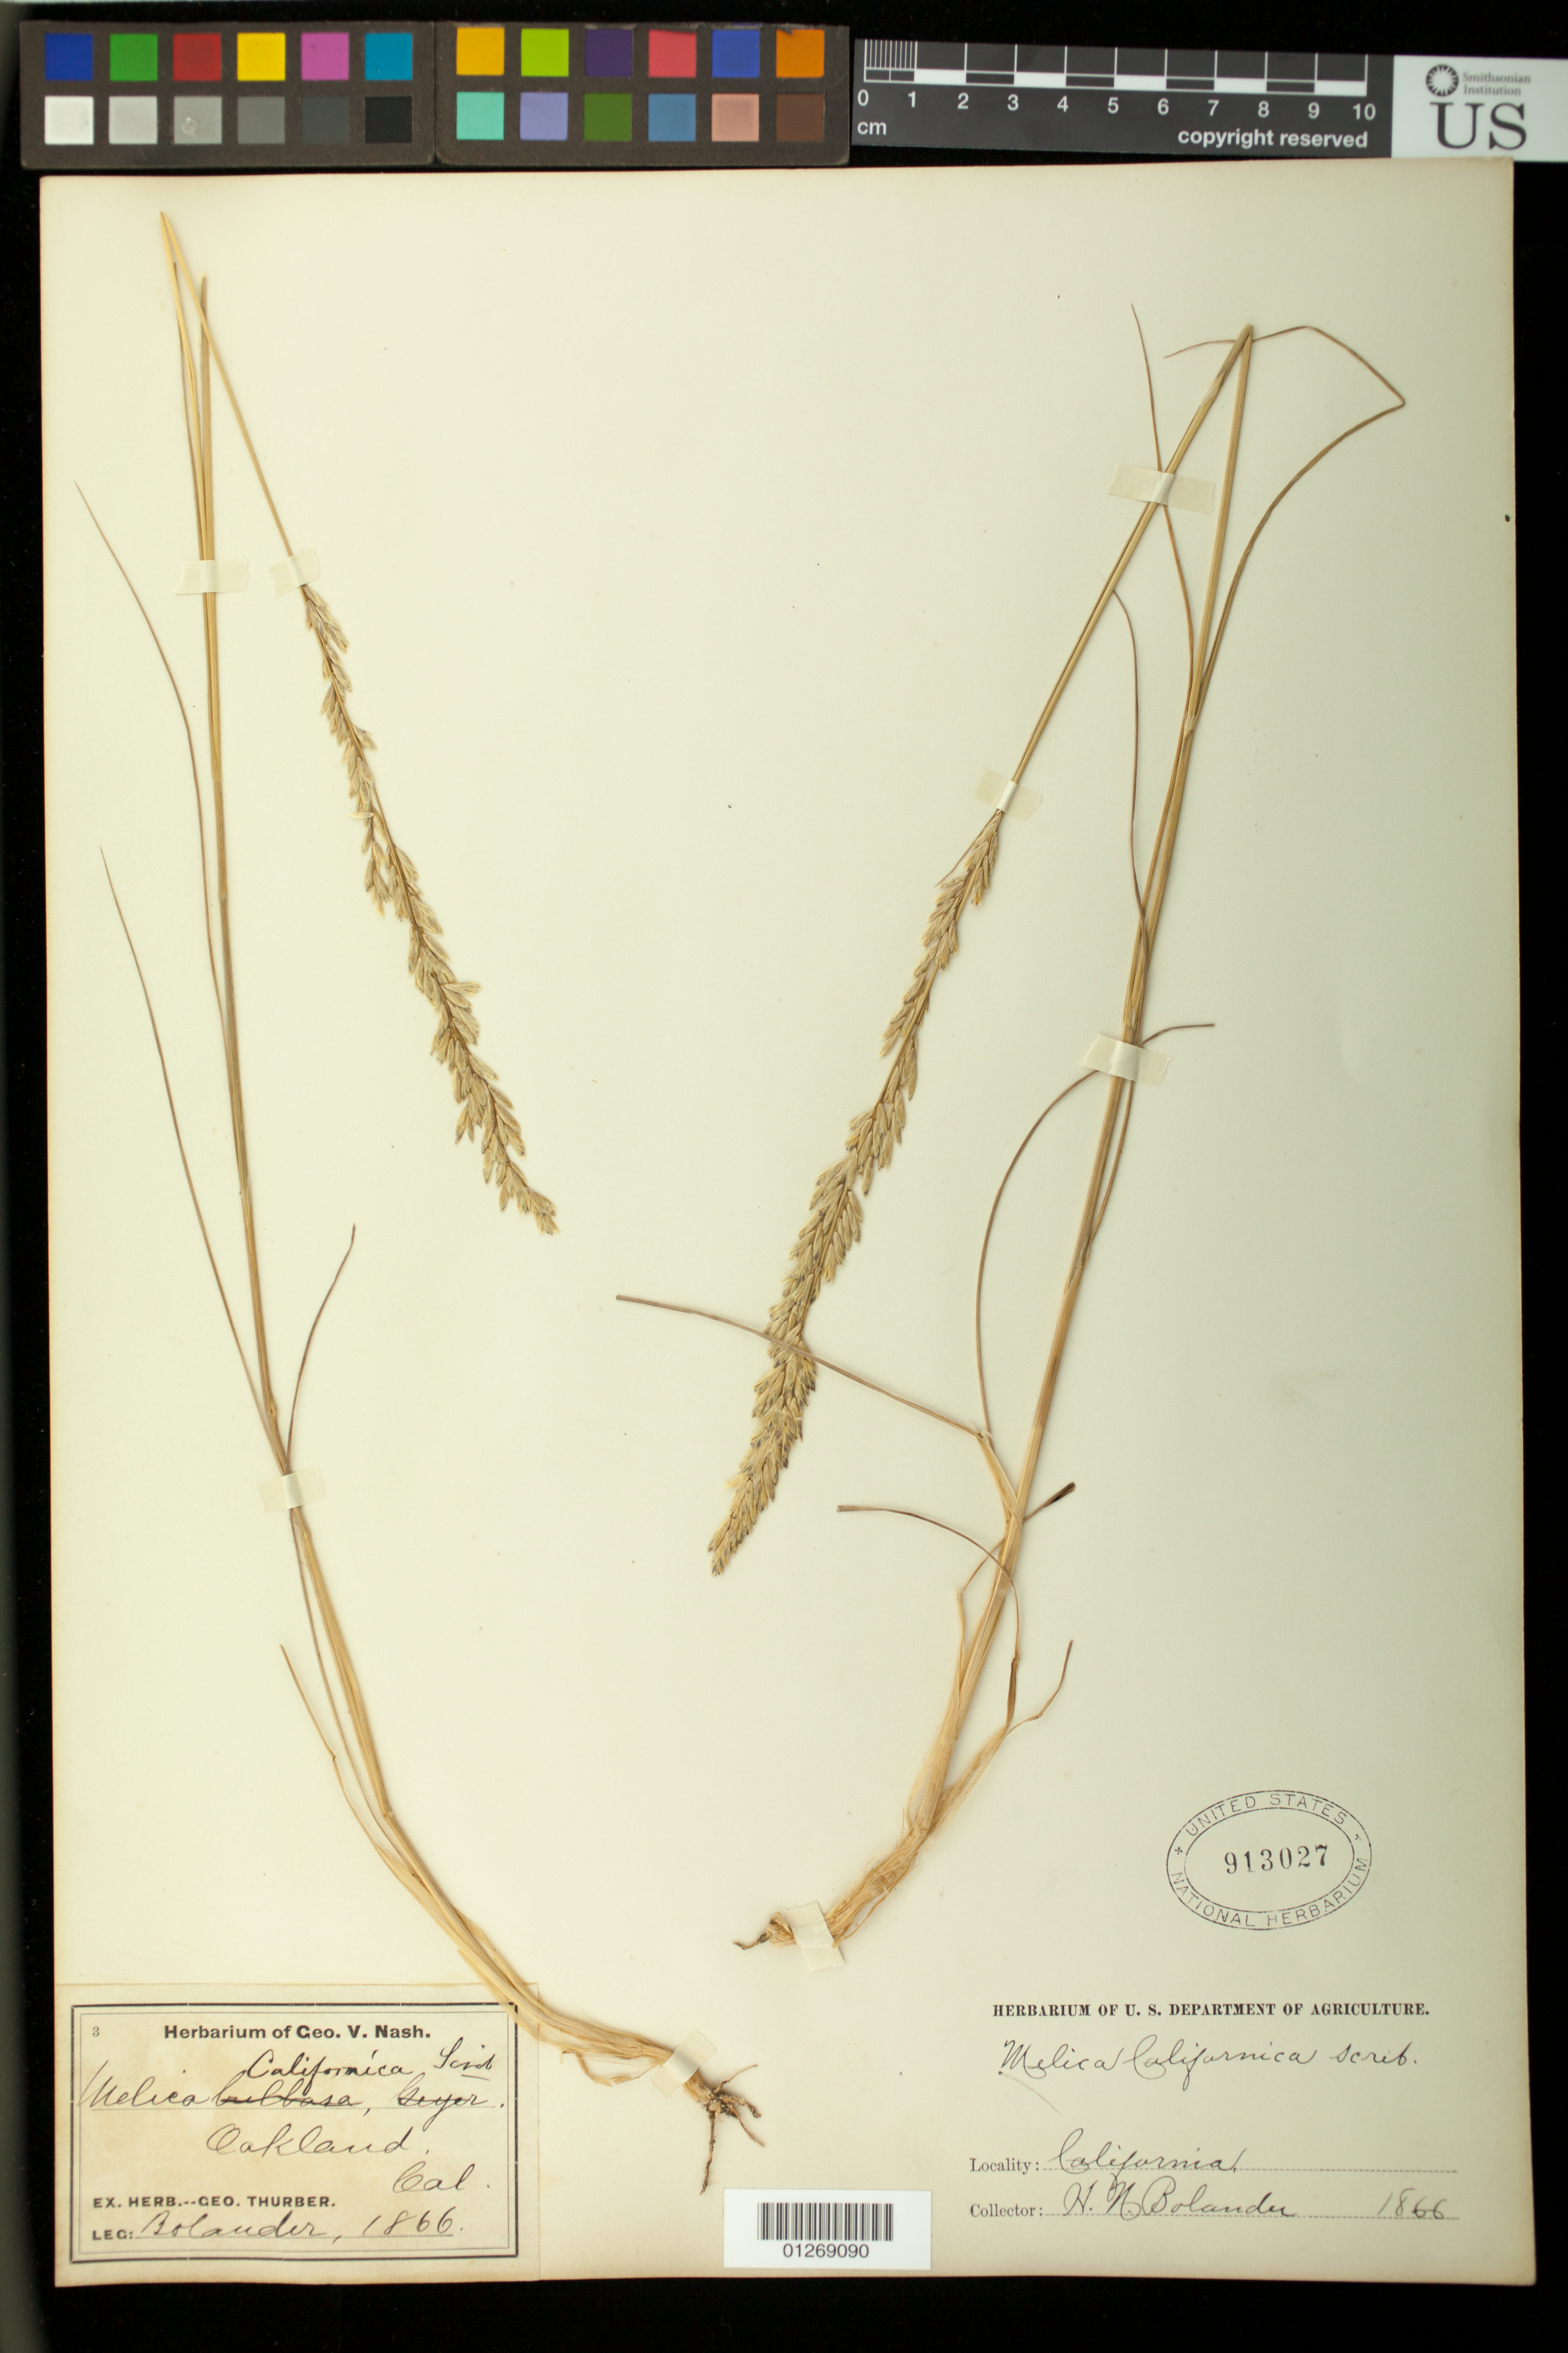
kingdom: Plantae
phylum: Tracheophyta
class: Liliopsida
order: Poales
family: Poaceae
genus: Melica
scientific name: Melica californica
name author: Scribn.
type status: Isosyntype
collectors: H. Bolander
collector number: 6120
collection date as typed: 1866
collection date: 1866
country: United States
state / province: California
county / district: Alameda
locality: Oakland.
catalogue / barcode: US 913027